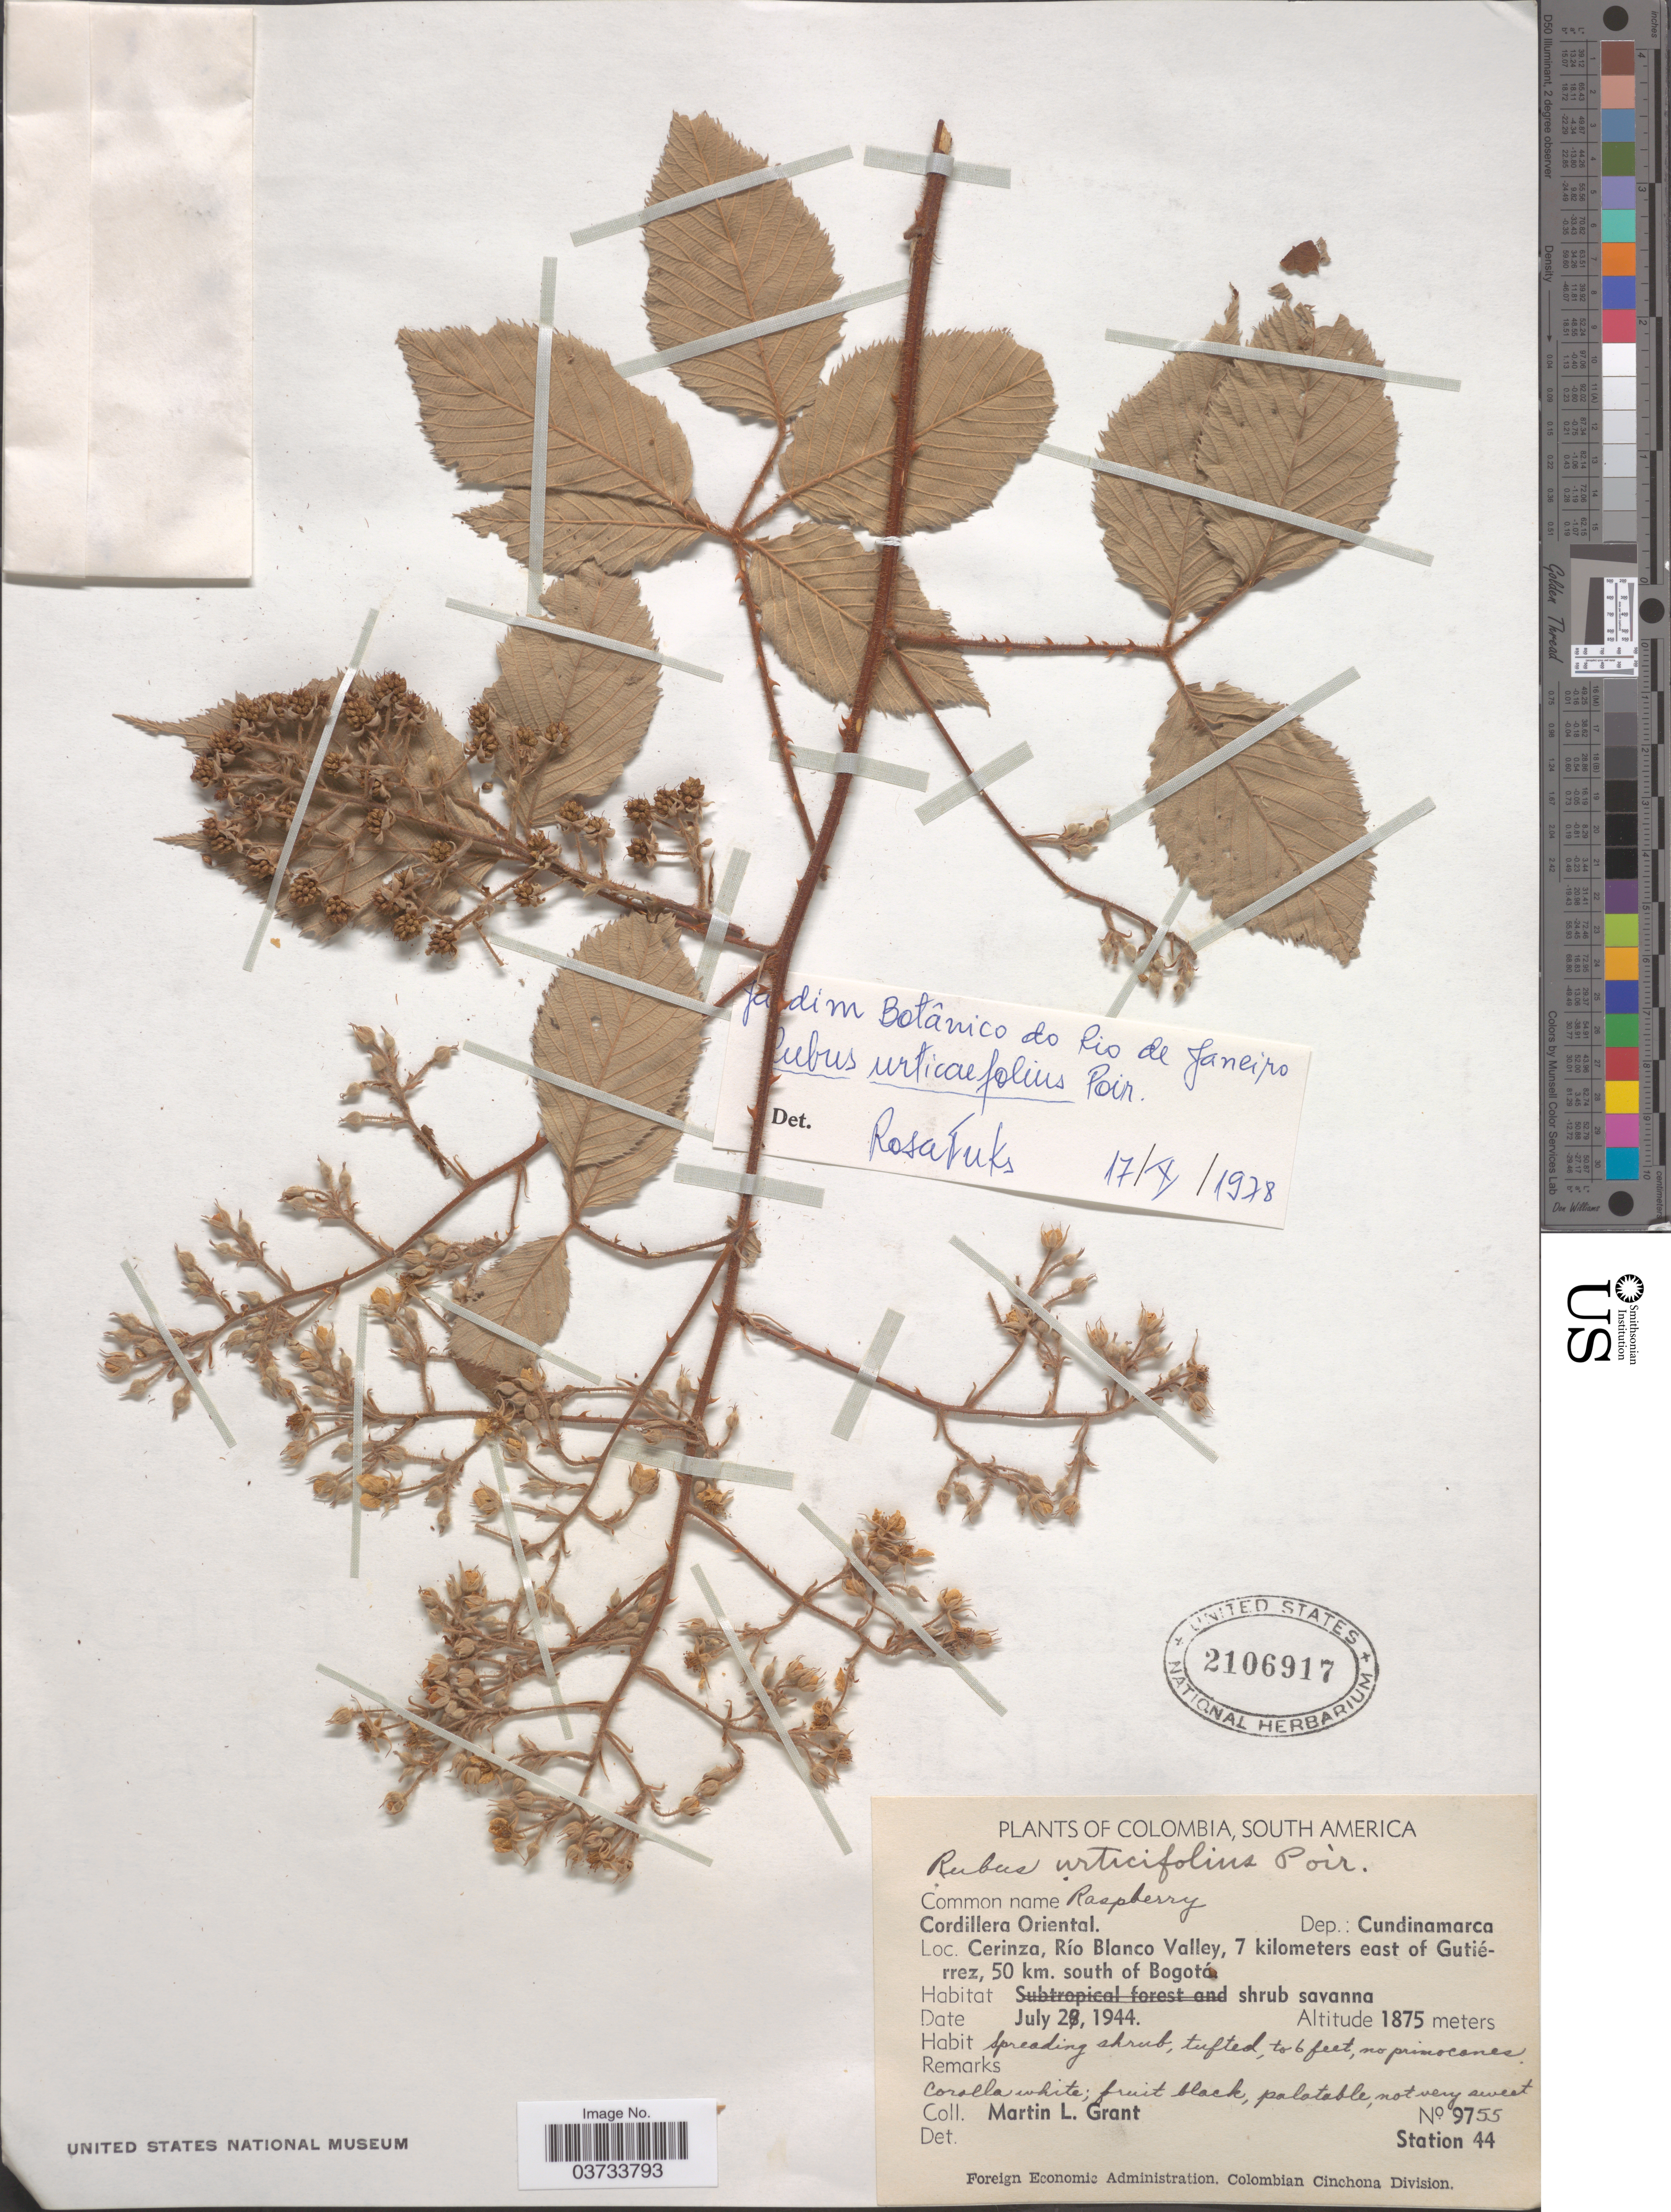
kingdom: Plantae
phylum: Tracheophyta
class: Magnoliopsida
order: Rosales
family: Rosaceae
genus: Rubus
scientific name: Rubus urticifolius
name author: Poir.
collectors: M. L. Grant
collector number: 9755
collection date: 1944-07-29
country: Colombia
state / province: Cundinamarca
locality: Cordillera Oriental. Dep.: Cundinamarca. Cerinza, Río Blanco Valley, 7 kilometers east of Gutiérrez, 50 km. south of Bogotá. Station 44.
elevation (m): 1875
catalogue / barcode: US 2106917